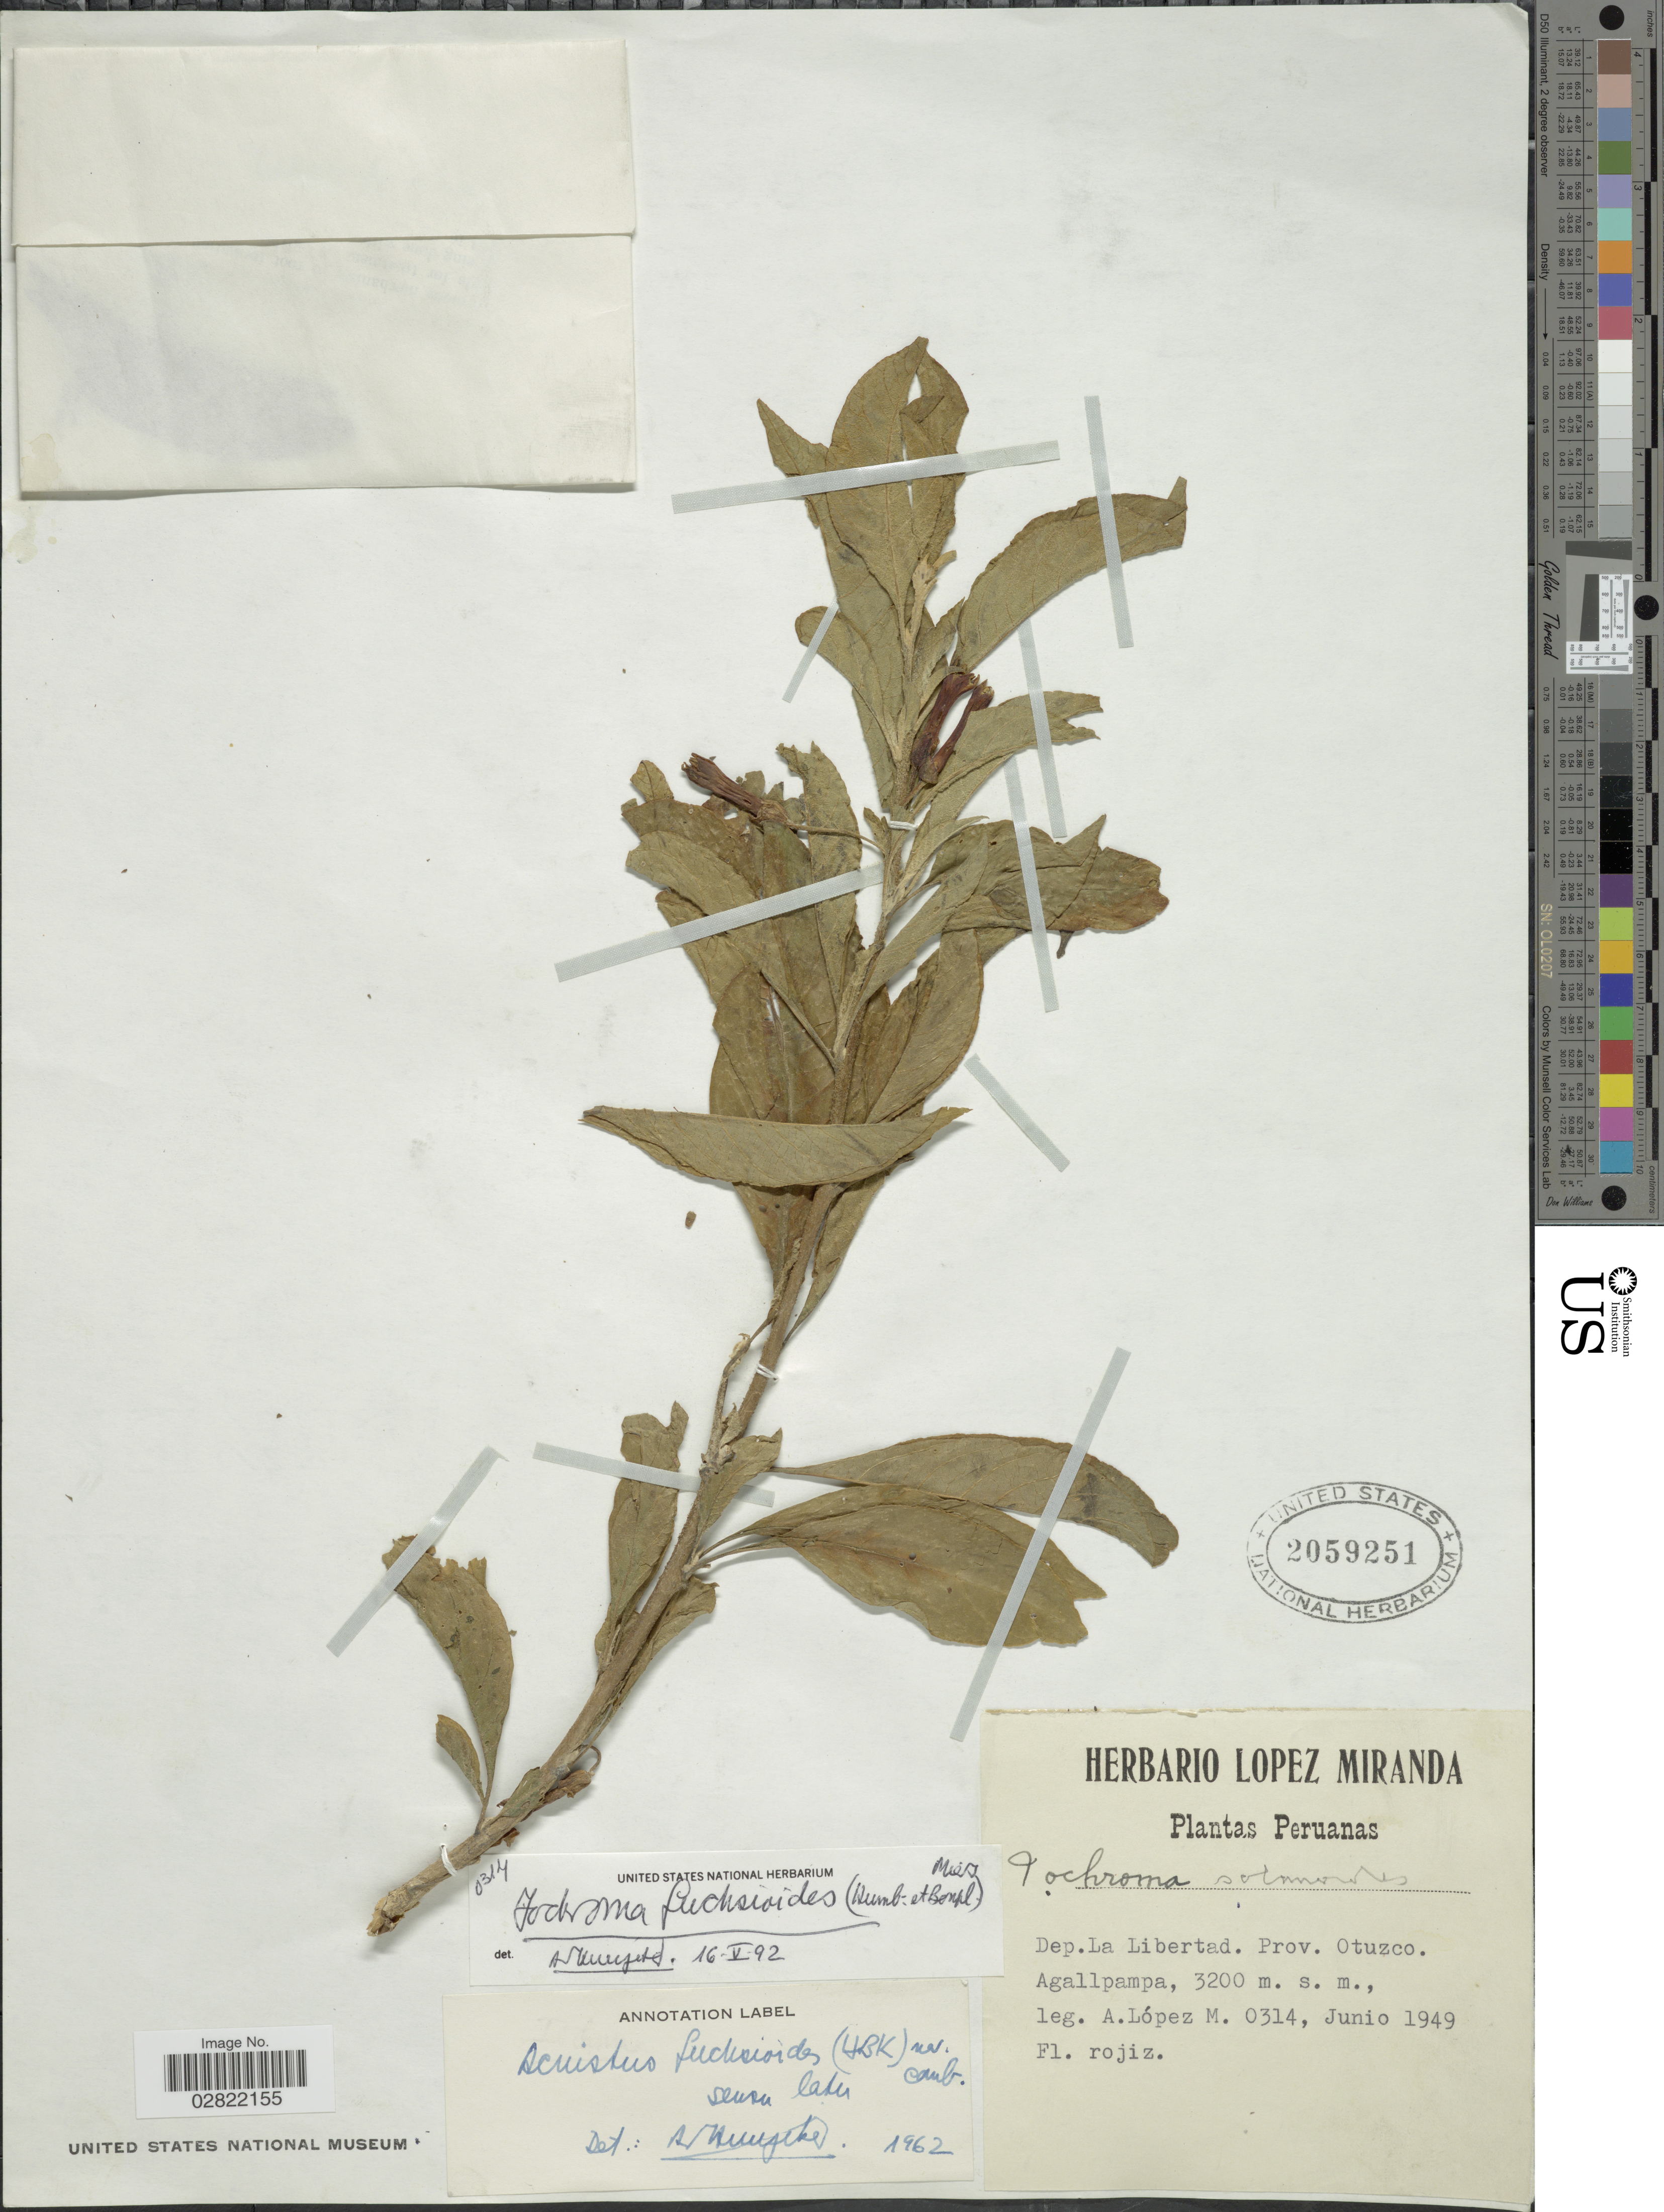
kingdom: Plantae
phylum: Tracheophyta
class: Magnoliopsida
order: Solanales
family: Solanaceae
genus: Iochroma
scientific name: Iochroma fuchsioides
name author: (Bonpl.) Miers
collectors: A. López M.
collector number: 0314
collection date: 1949-06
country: Peru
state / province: La Libertad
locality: Dep. La Libertad, Prov. Otuzco, Agallpampa.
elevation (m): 3200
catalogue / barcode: US 2059251